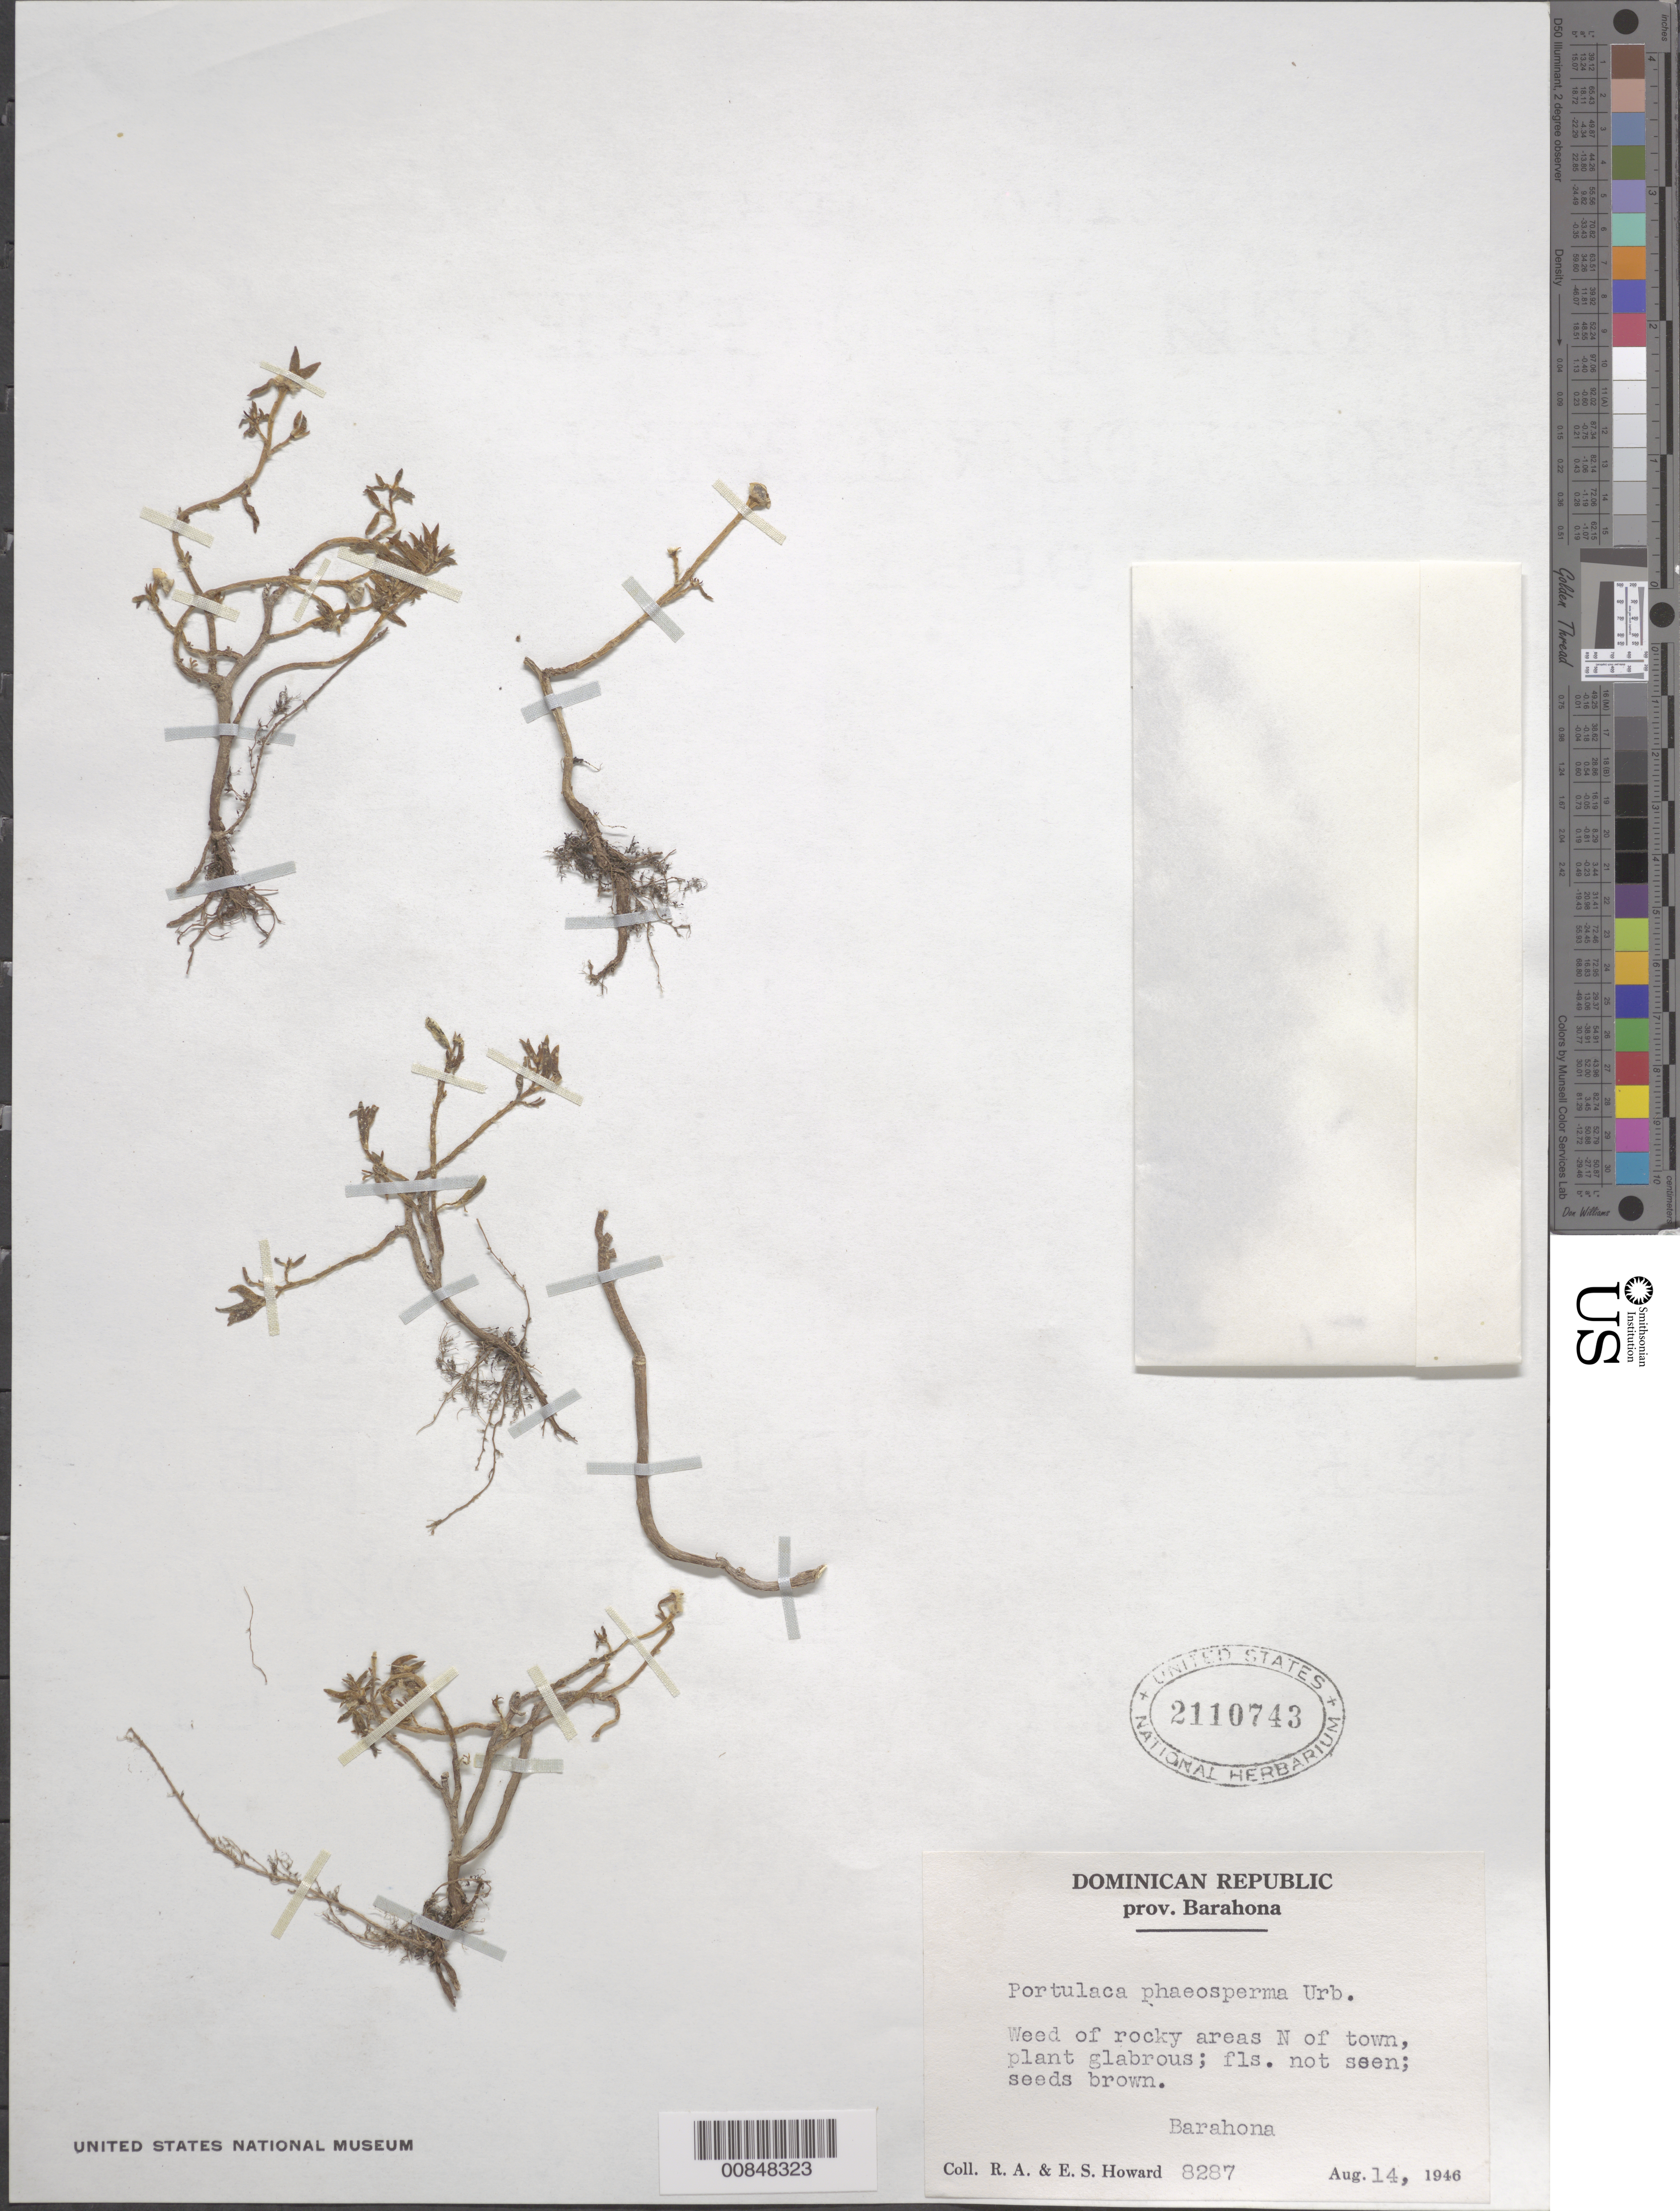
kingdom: Plantae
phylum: Tracheophyta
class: Magnoliopsida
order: Caryophyllales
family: Portulacaceae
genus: Portulaca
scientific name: Portulaca rubricaulis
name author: Kunth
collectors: R. A. Howard & E. S. Howard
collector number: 8287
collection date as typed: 14 Aug 1946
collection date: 1946-08-14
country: Dominican Republic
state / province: Barahona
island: Hispaniola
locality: Barahona. Rocky area N of Town.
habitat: Rocky area.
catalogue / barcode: US 2110743